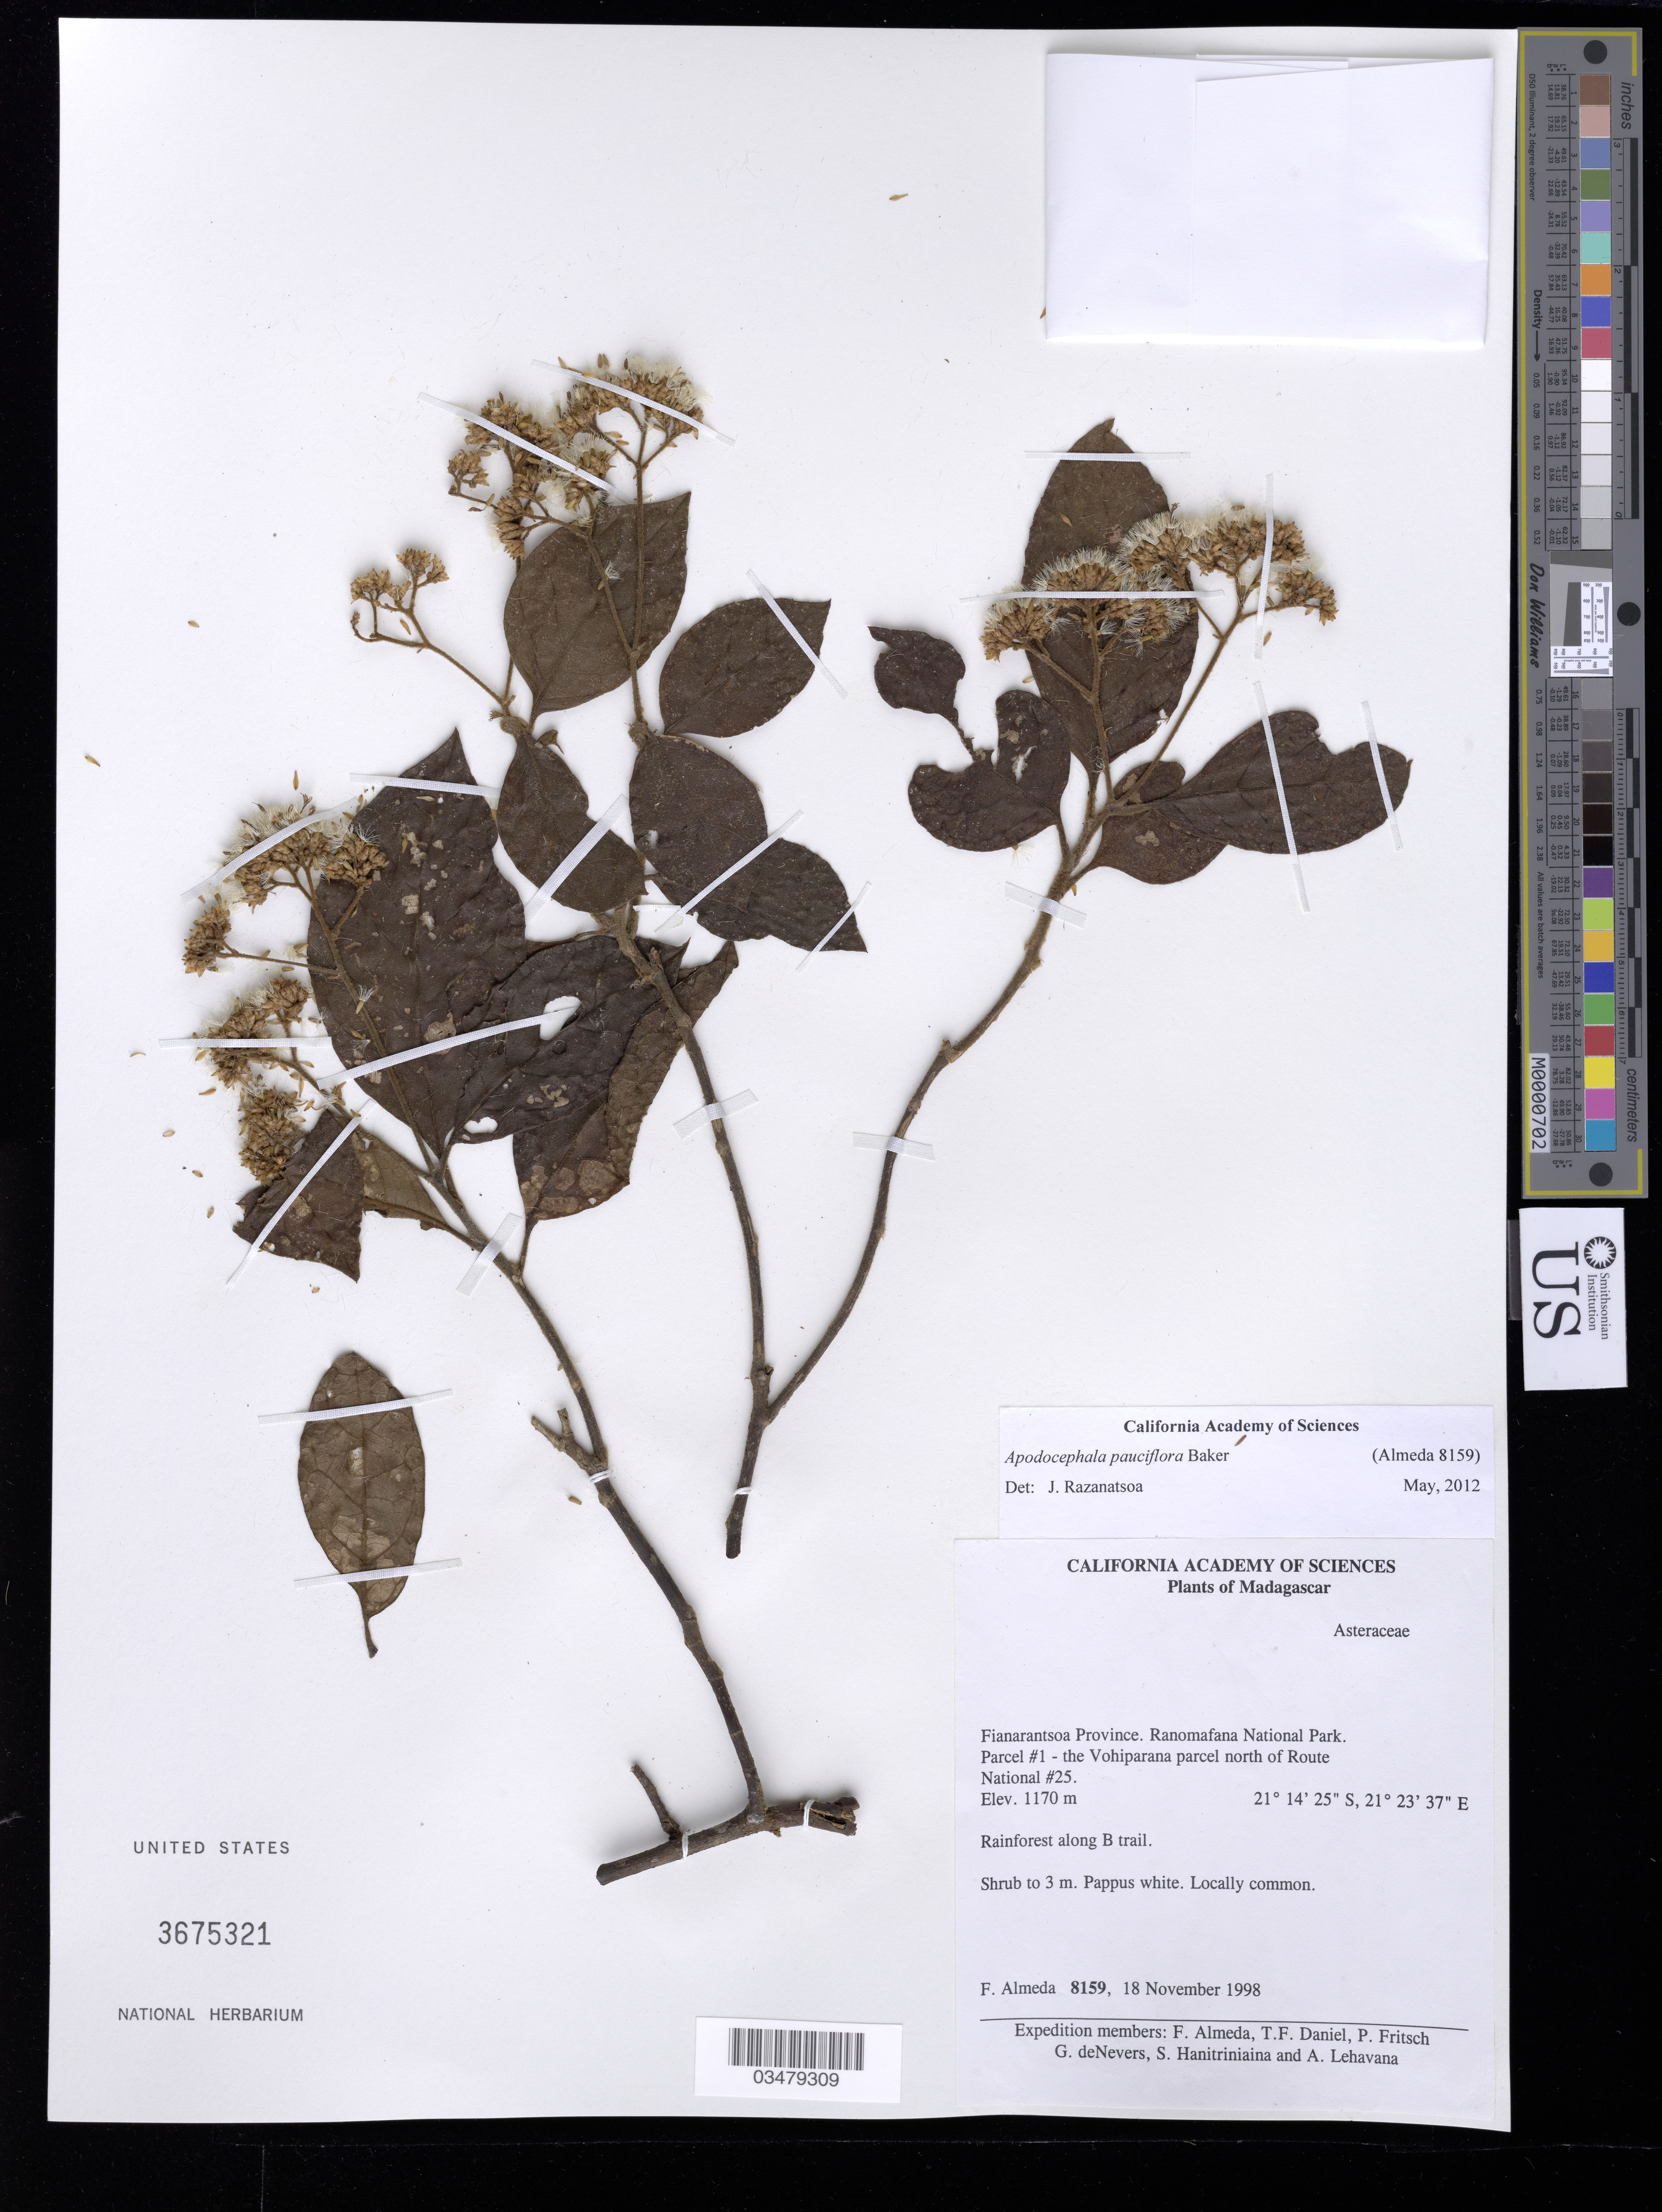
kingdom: Plantae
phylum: Tracheophyta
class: Magnoliopsida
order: Asterales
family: Asteraceae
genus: Apodocephala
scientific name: Apodocephala pauciflora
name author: Baker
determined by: Robinson, Harold E., (US)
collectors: F. Almeda, T. F. Daniel, P. Fritsch, G. DeNevers & et al.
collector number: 8159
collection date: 1998-11-18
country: Madagascar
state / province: Vatovavy Fitovinany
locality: Ranomafana National Park, Parcel #1 - the Vohiparana parcel north of Route National #25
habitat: Rainforest along B trail.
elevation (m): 1170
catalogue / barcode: US 3675321